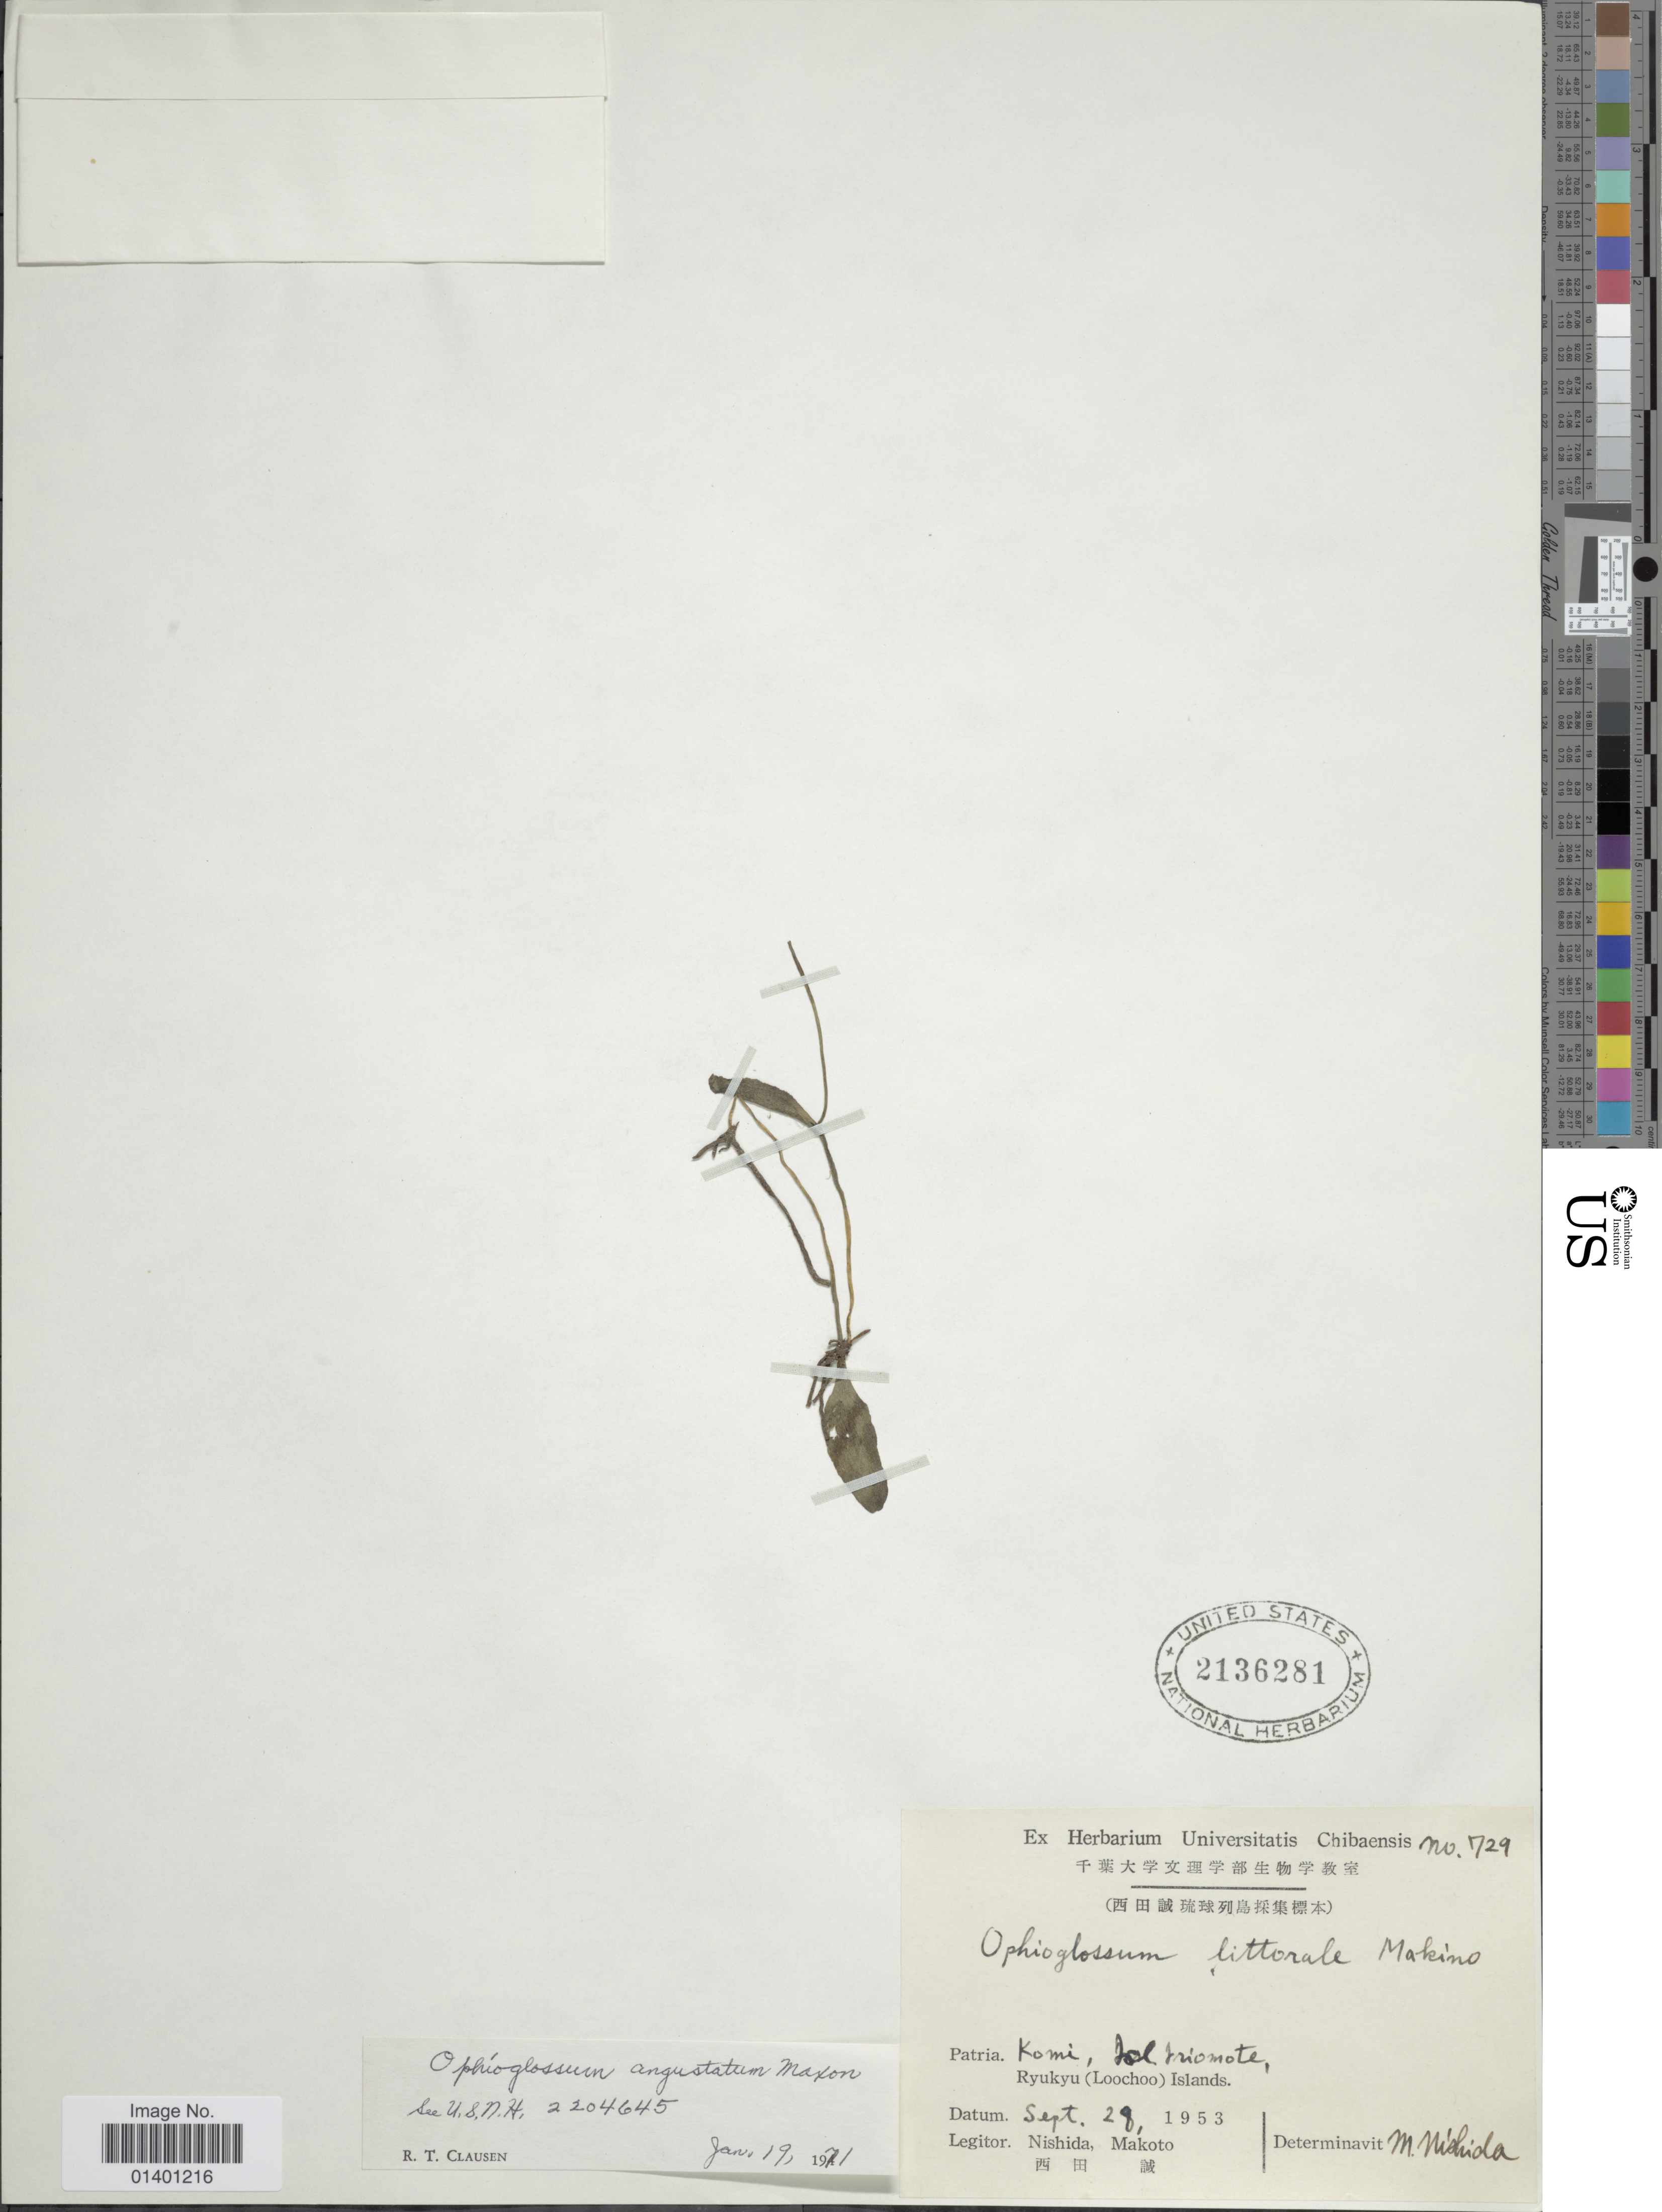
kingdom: Plantae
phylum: Tracheophyta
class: Polypodiopsida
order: Ophioglossales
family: Ophioglossaceae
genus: Ophioglossum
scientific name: Ophioglossum angustulatum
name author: Maxon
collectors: M. Nishida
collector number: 729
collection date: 1953-09-28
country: Japan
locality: Komi, Isl. Iriomote, Ryukyu (Loochoo) islands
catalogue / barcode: US 2136281